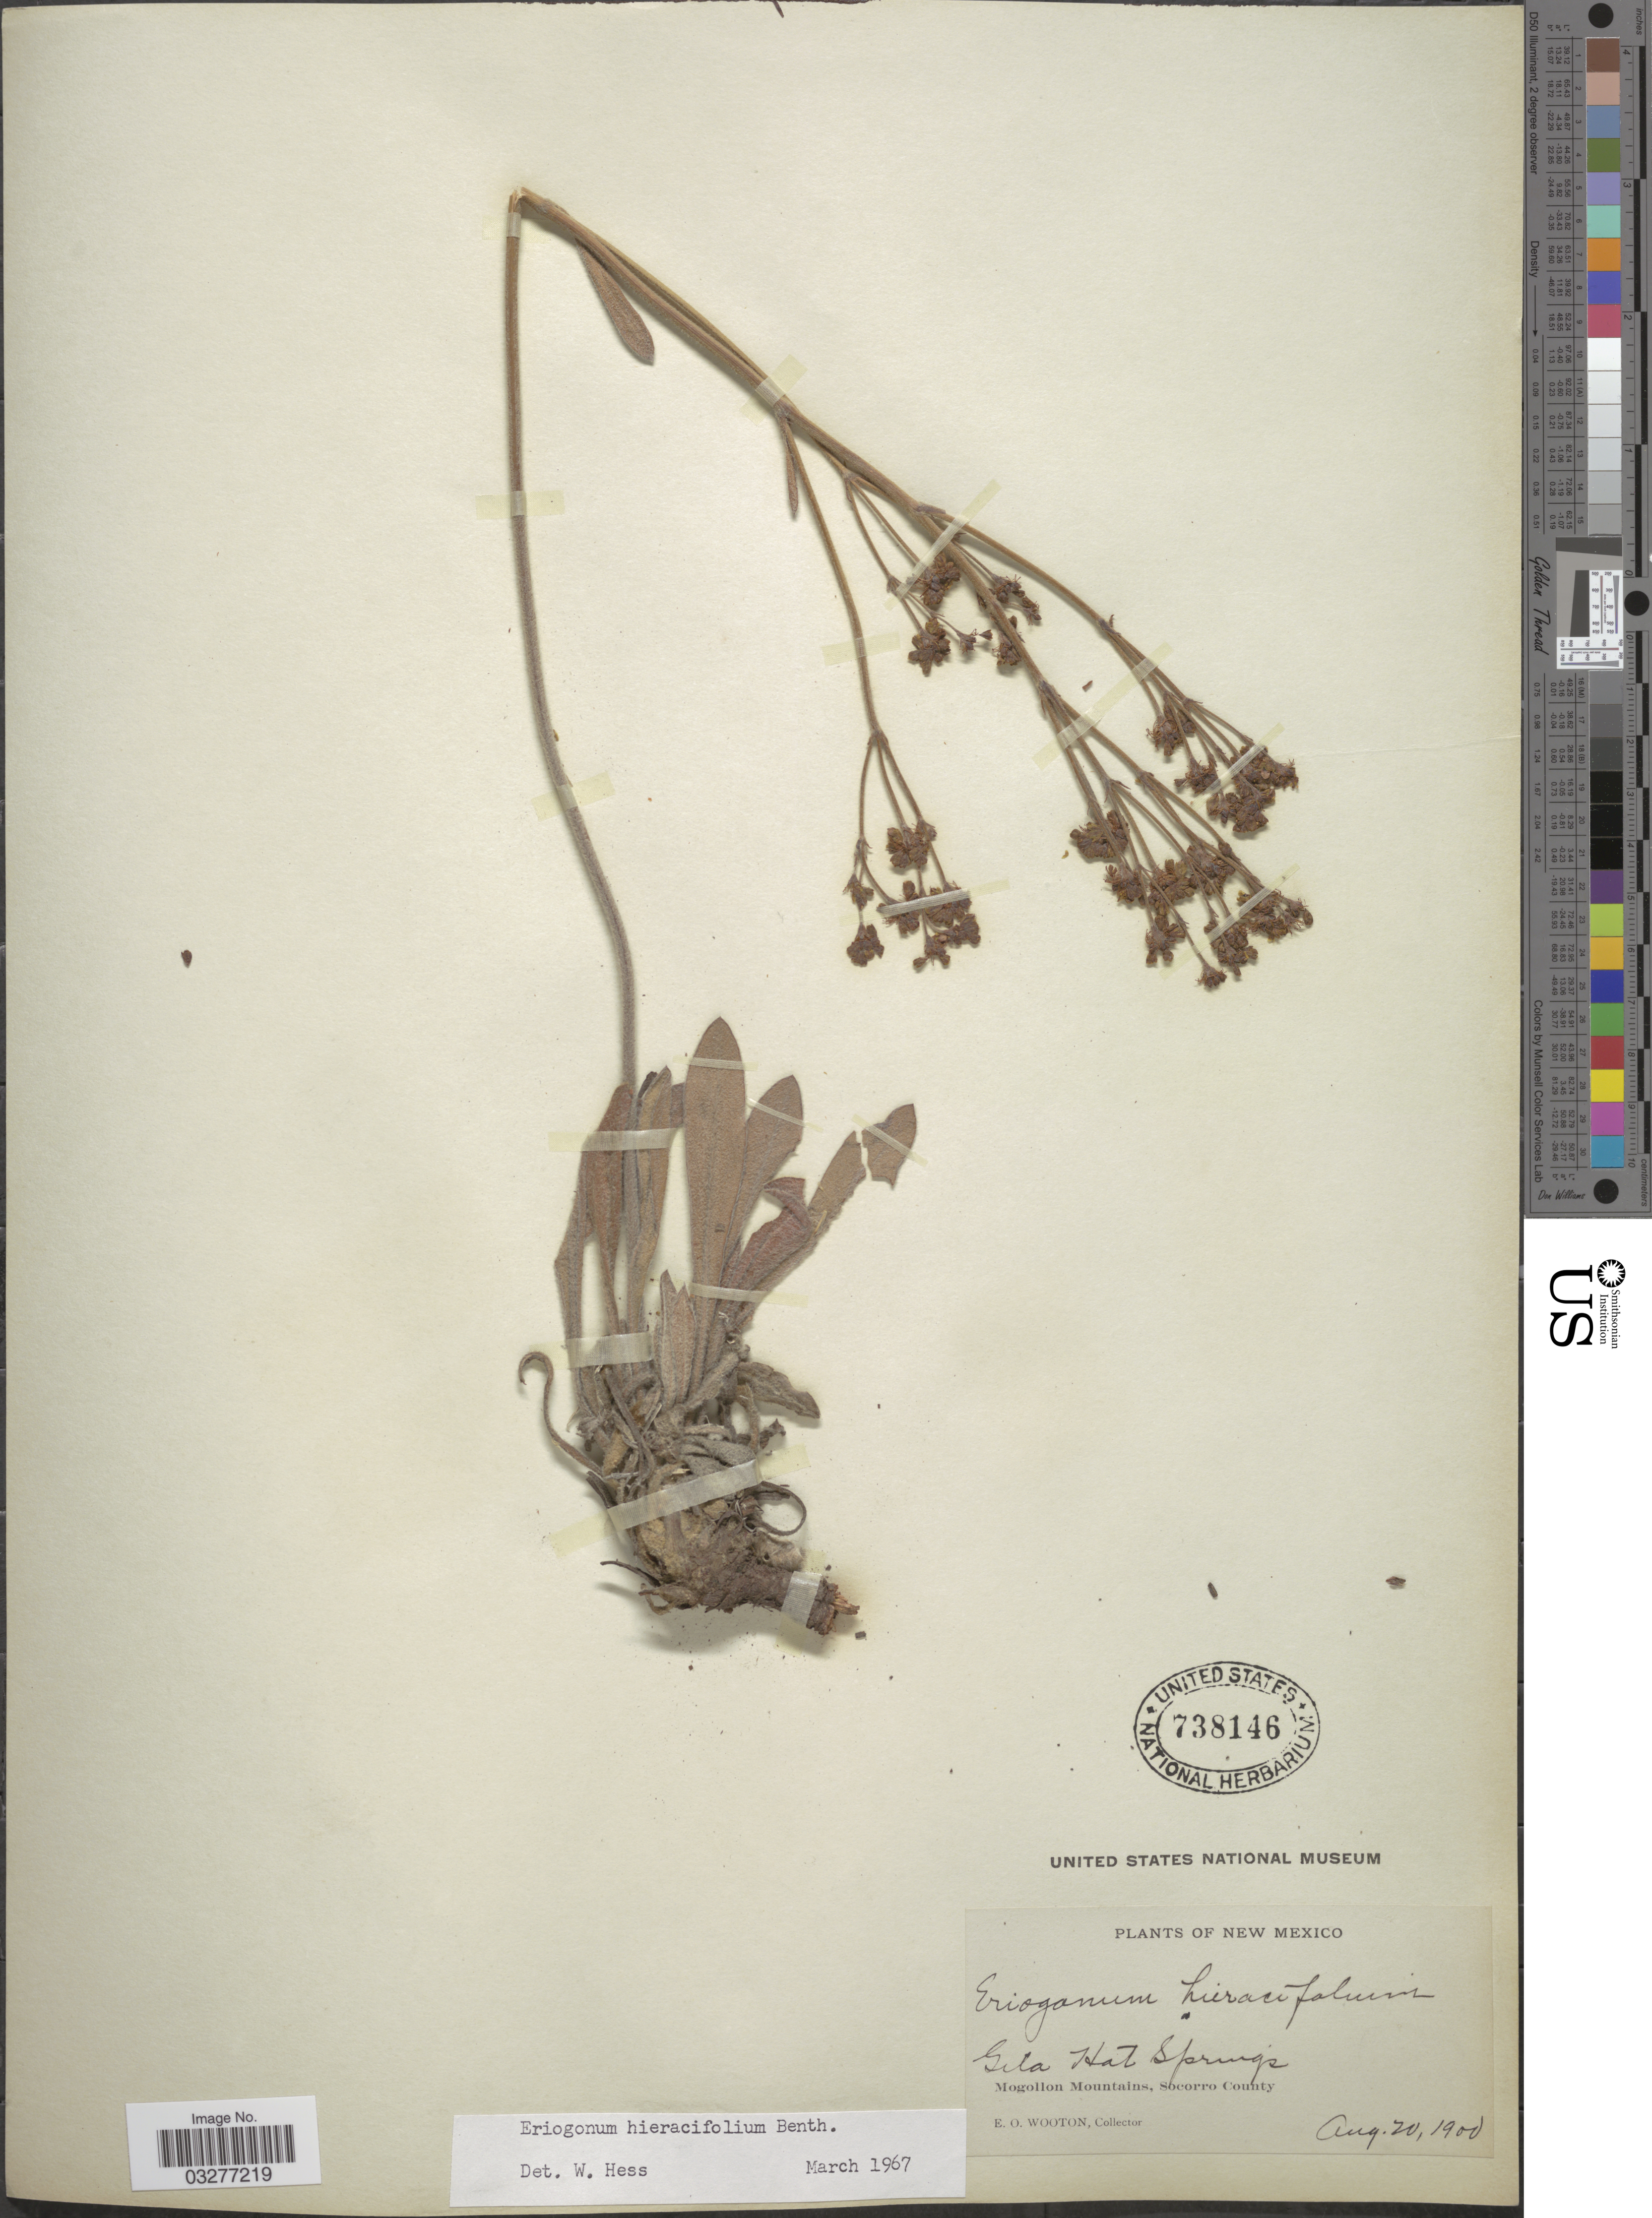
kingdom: Plantae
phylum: Tracheophyta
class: Magnoliopsida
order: Caryophyllales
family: Polygonaceae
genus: Eriogonum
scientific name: Eriogonum hieraciifolium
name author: Benth. in DC.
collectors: E. O. Wooton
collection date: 1900-08-20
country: United States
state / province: New Mexico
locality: Gita Hot Springs. Mogollon Mountains, Socorro County.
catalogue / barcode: US 738146